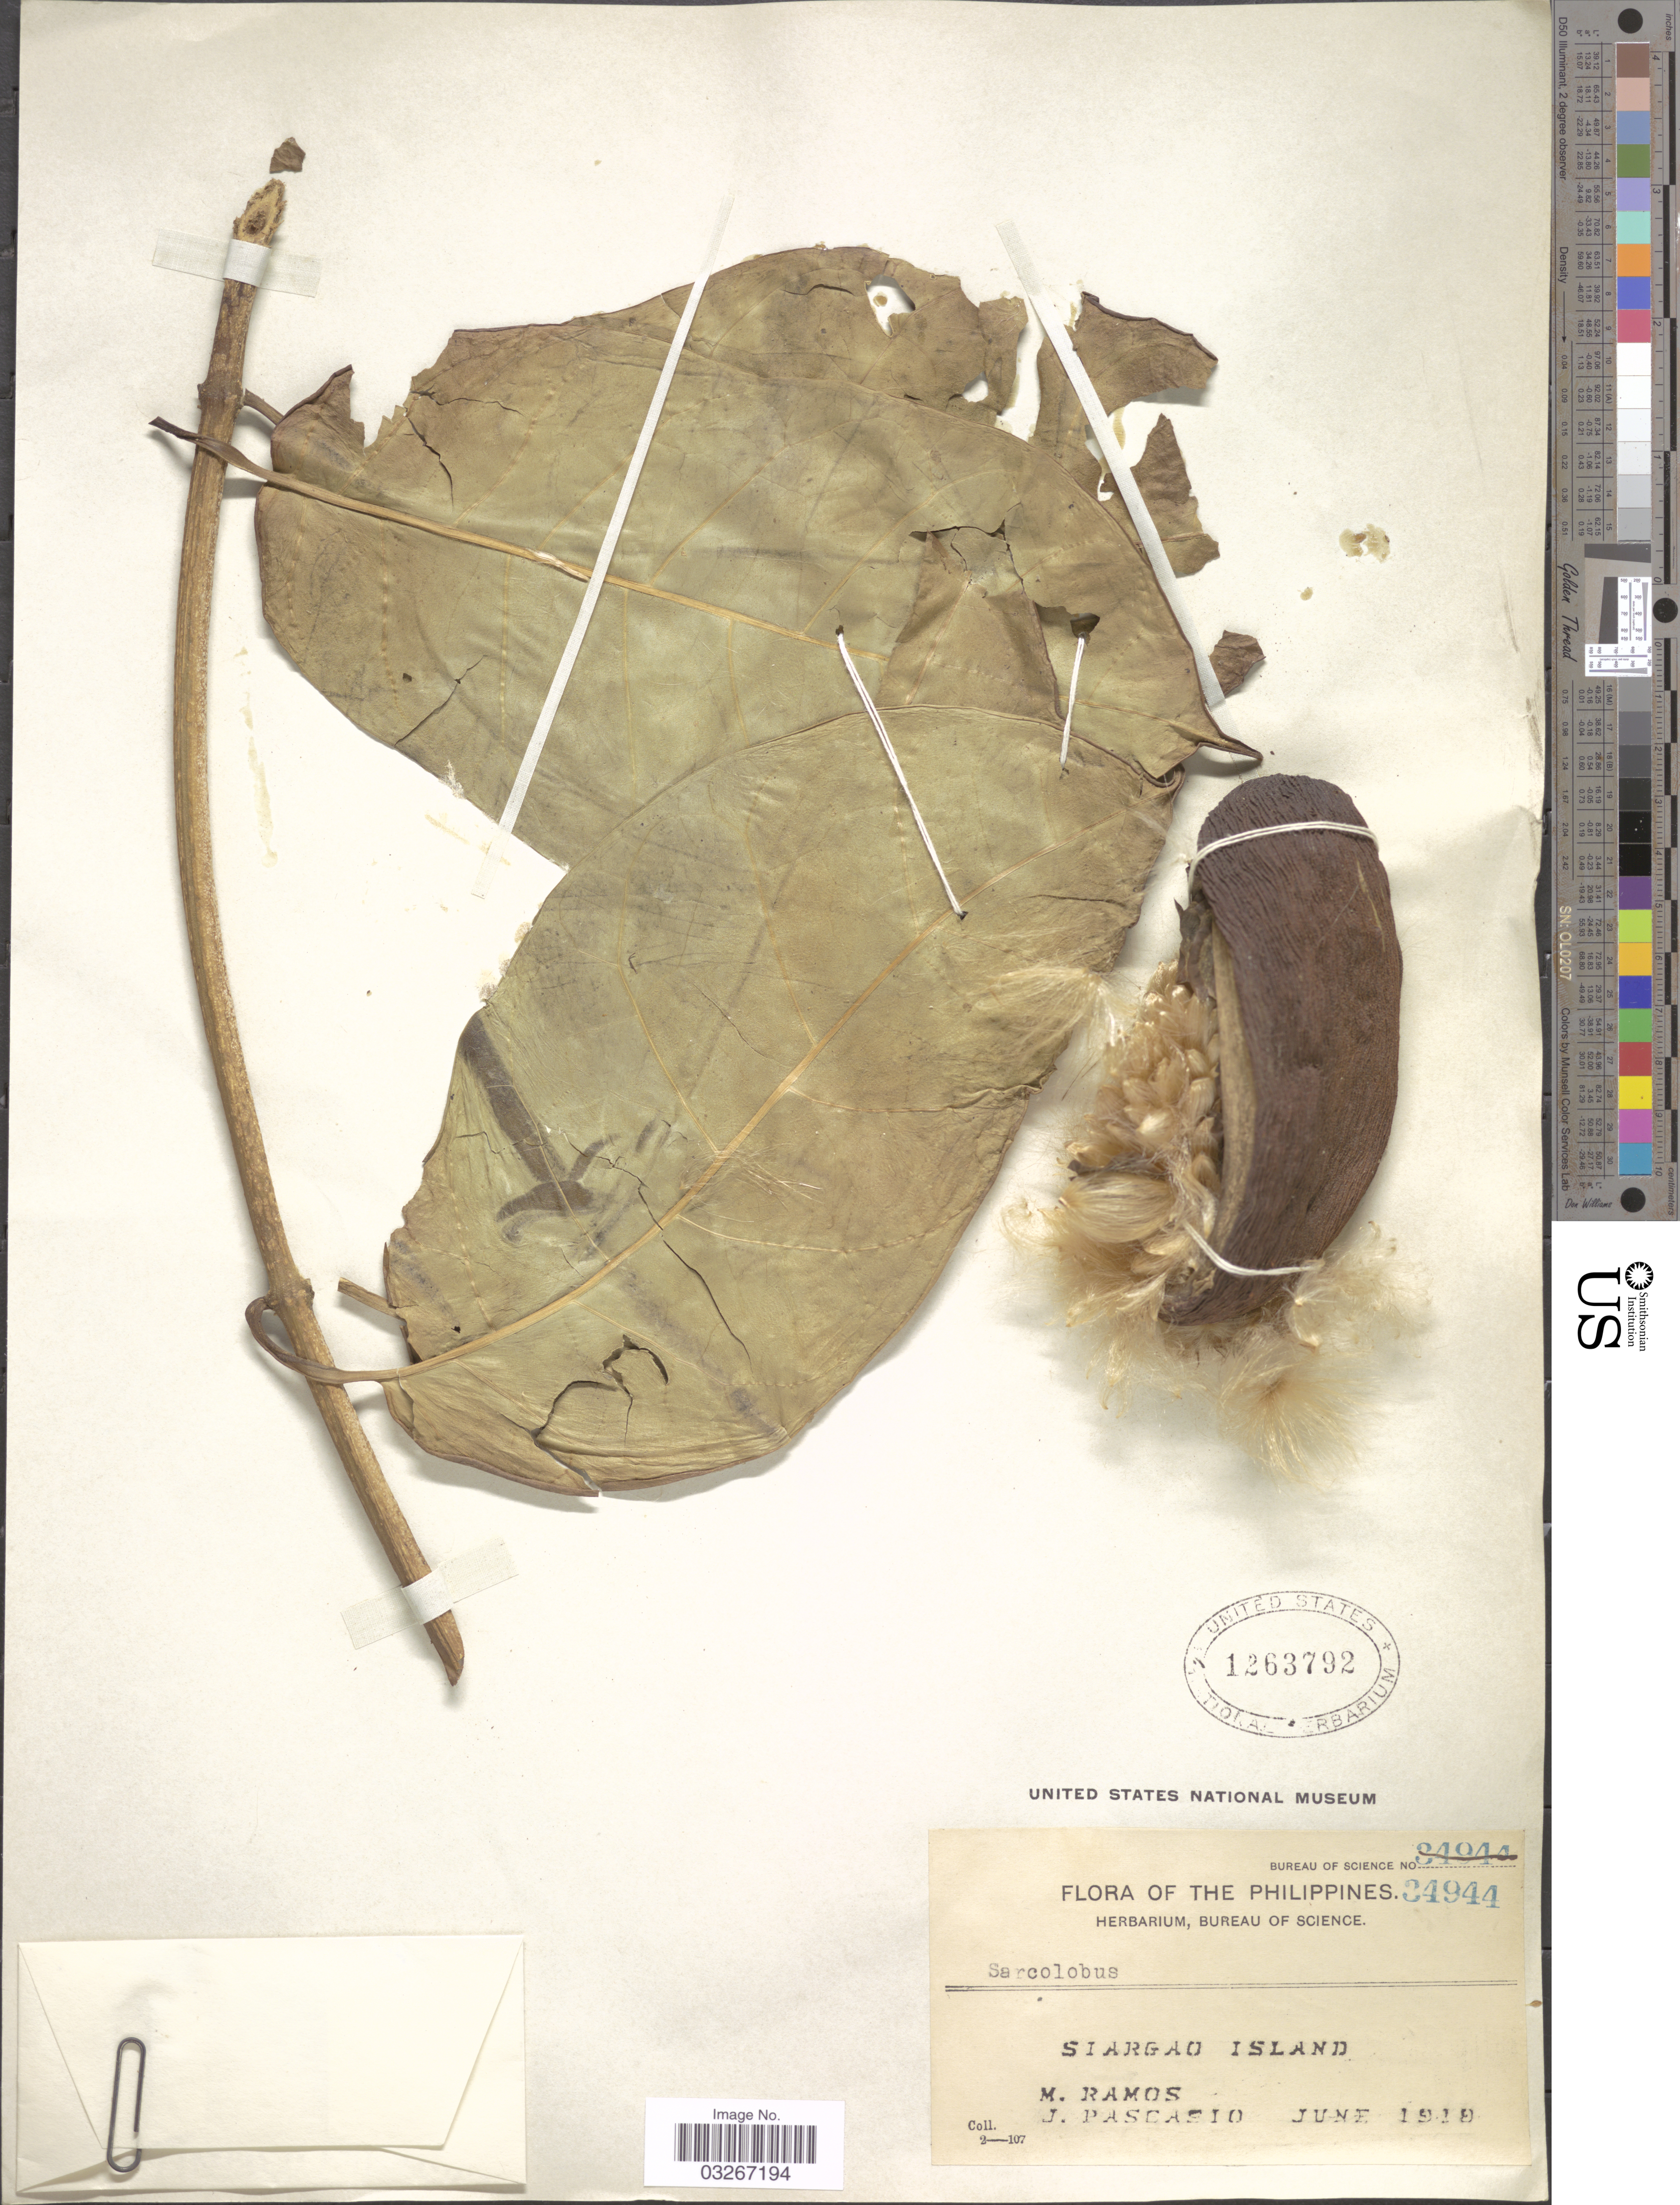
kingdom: Plantae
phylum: Tracheophyta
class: Magnoliopsida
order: Gentianales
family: Apocynaceae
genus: Sarcolobus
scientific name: Sarcolobus sp.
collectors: M. Ramos & J. Pascasio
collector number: Bureau of Science 34944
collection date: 1919-06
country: Philippines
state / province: Caraga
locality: Siargao Island.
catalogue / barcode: US 1263792